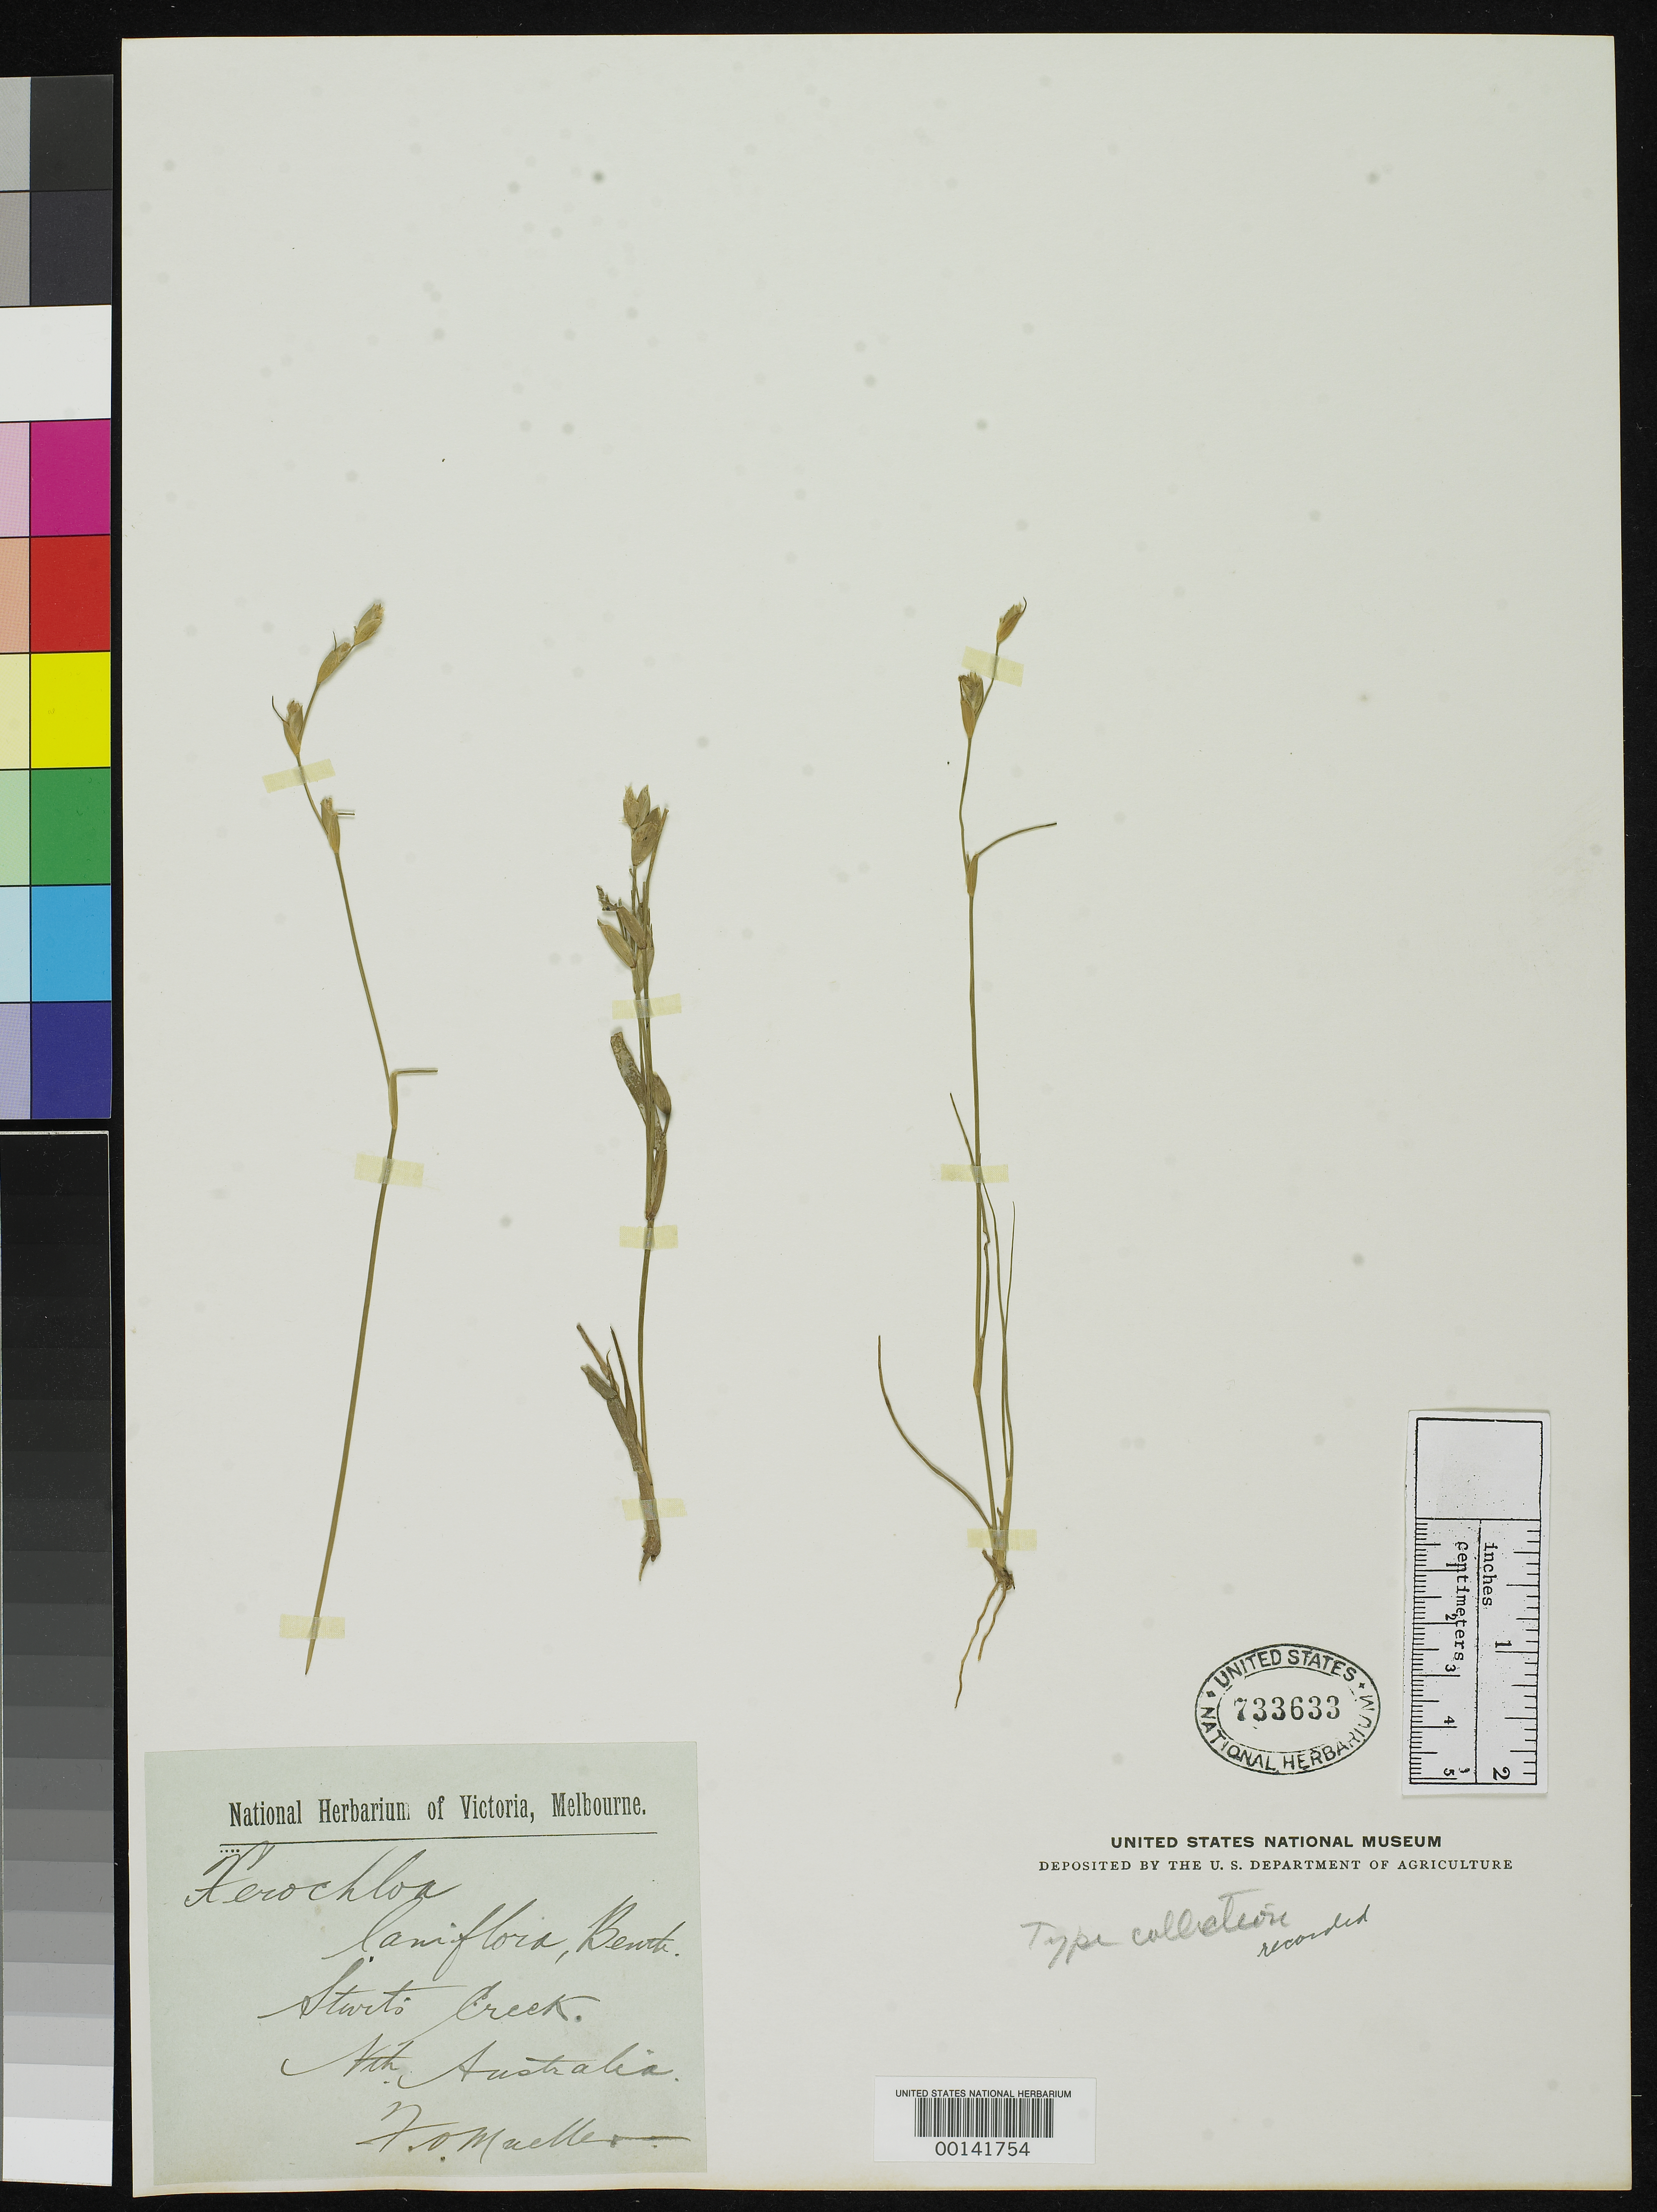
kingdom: Plantae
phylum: Tracheophyta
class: Liliopsida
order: Poales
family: Poaceae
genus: Xerochloa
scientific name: Xerochloa laniflora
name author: Benth.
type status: Isotype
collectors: F. Mueller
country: Australia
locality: North, Stuart's Creek.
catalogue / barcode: US 733633